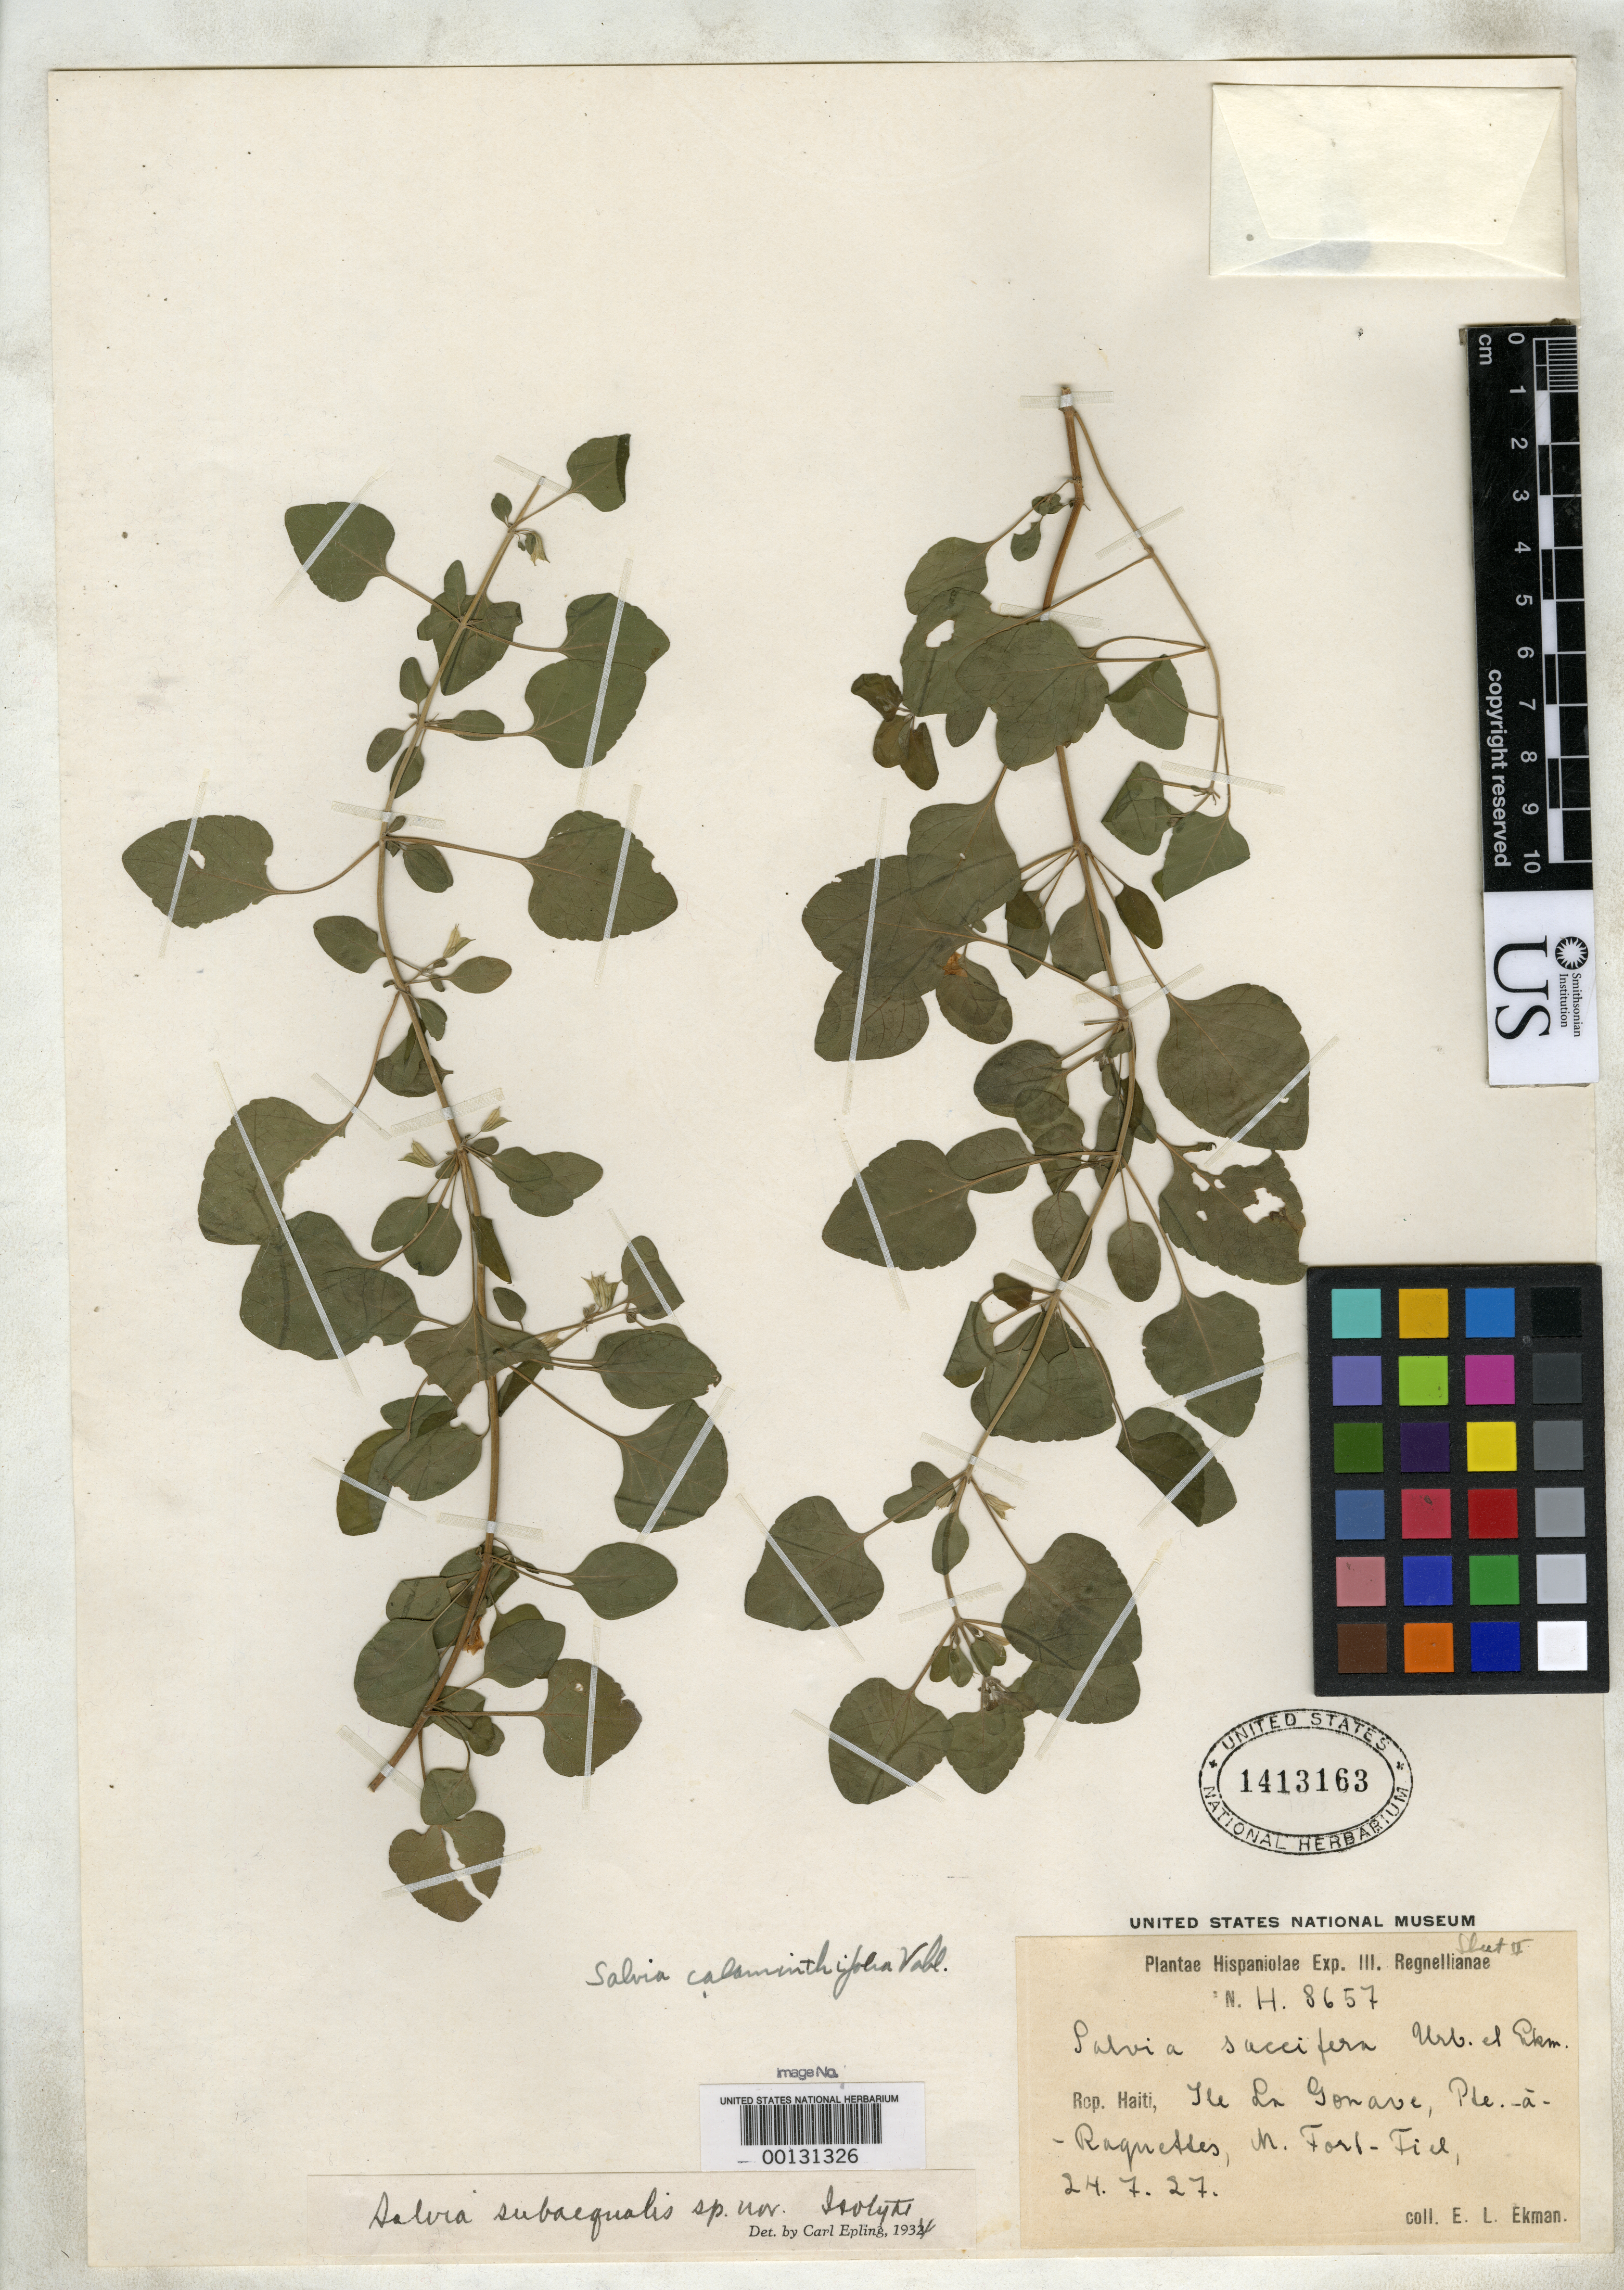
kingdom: Plantae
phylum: Tracheophyta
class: Magnoliopsida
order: Lamiales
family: Lamiaceae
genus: Salvia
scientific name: Salvia subaequalis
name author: Epling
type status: Isotype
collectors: E. L. Ekman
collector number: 8657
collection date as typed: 24 Jul 1927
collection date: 1927-07-24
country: Haiti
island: Gonave Island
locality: Ile La Gonave, Pt. Aragnessel, m. Fort Trel.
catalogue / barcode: US 1413163